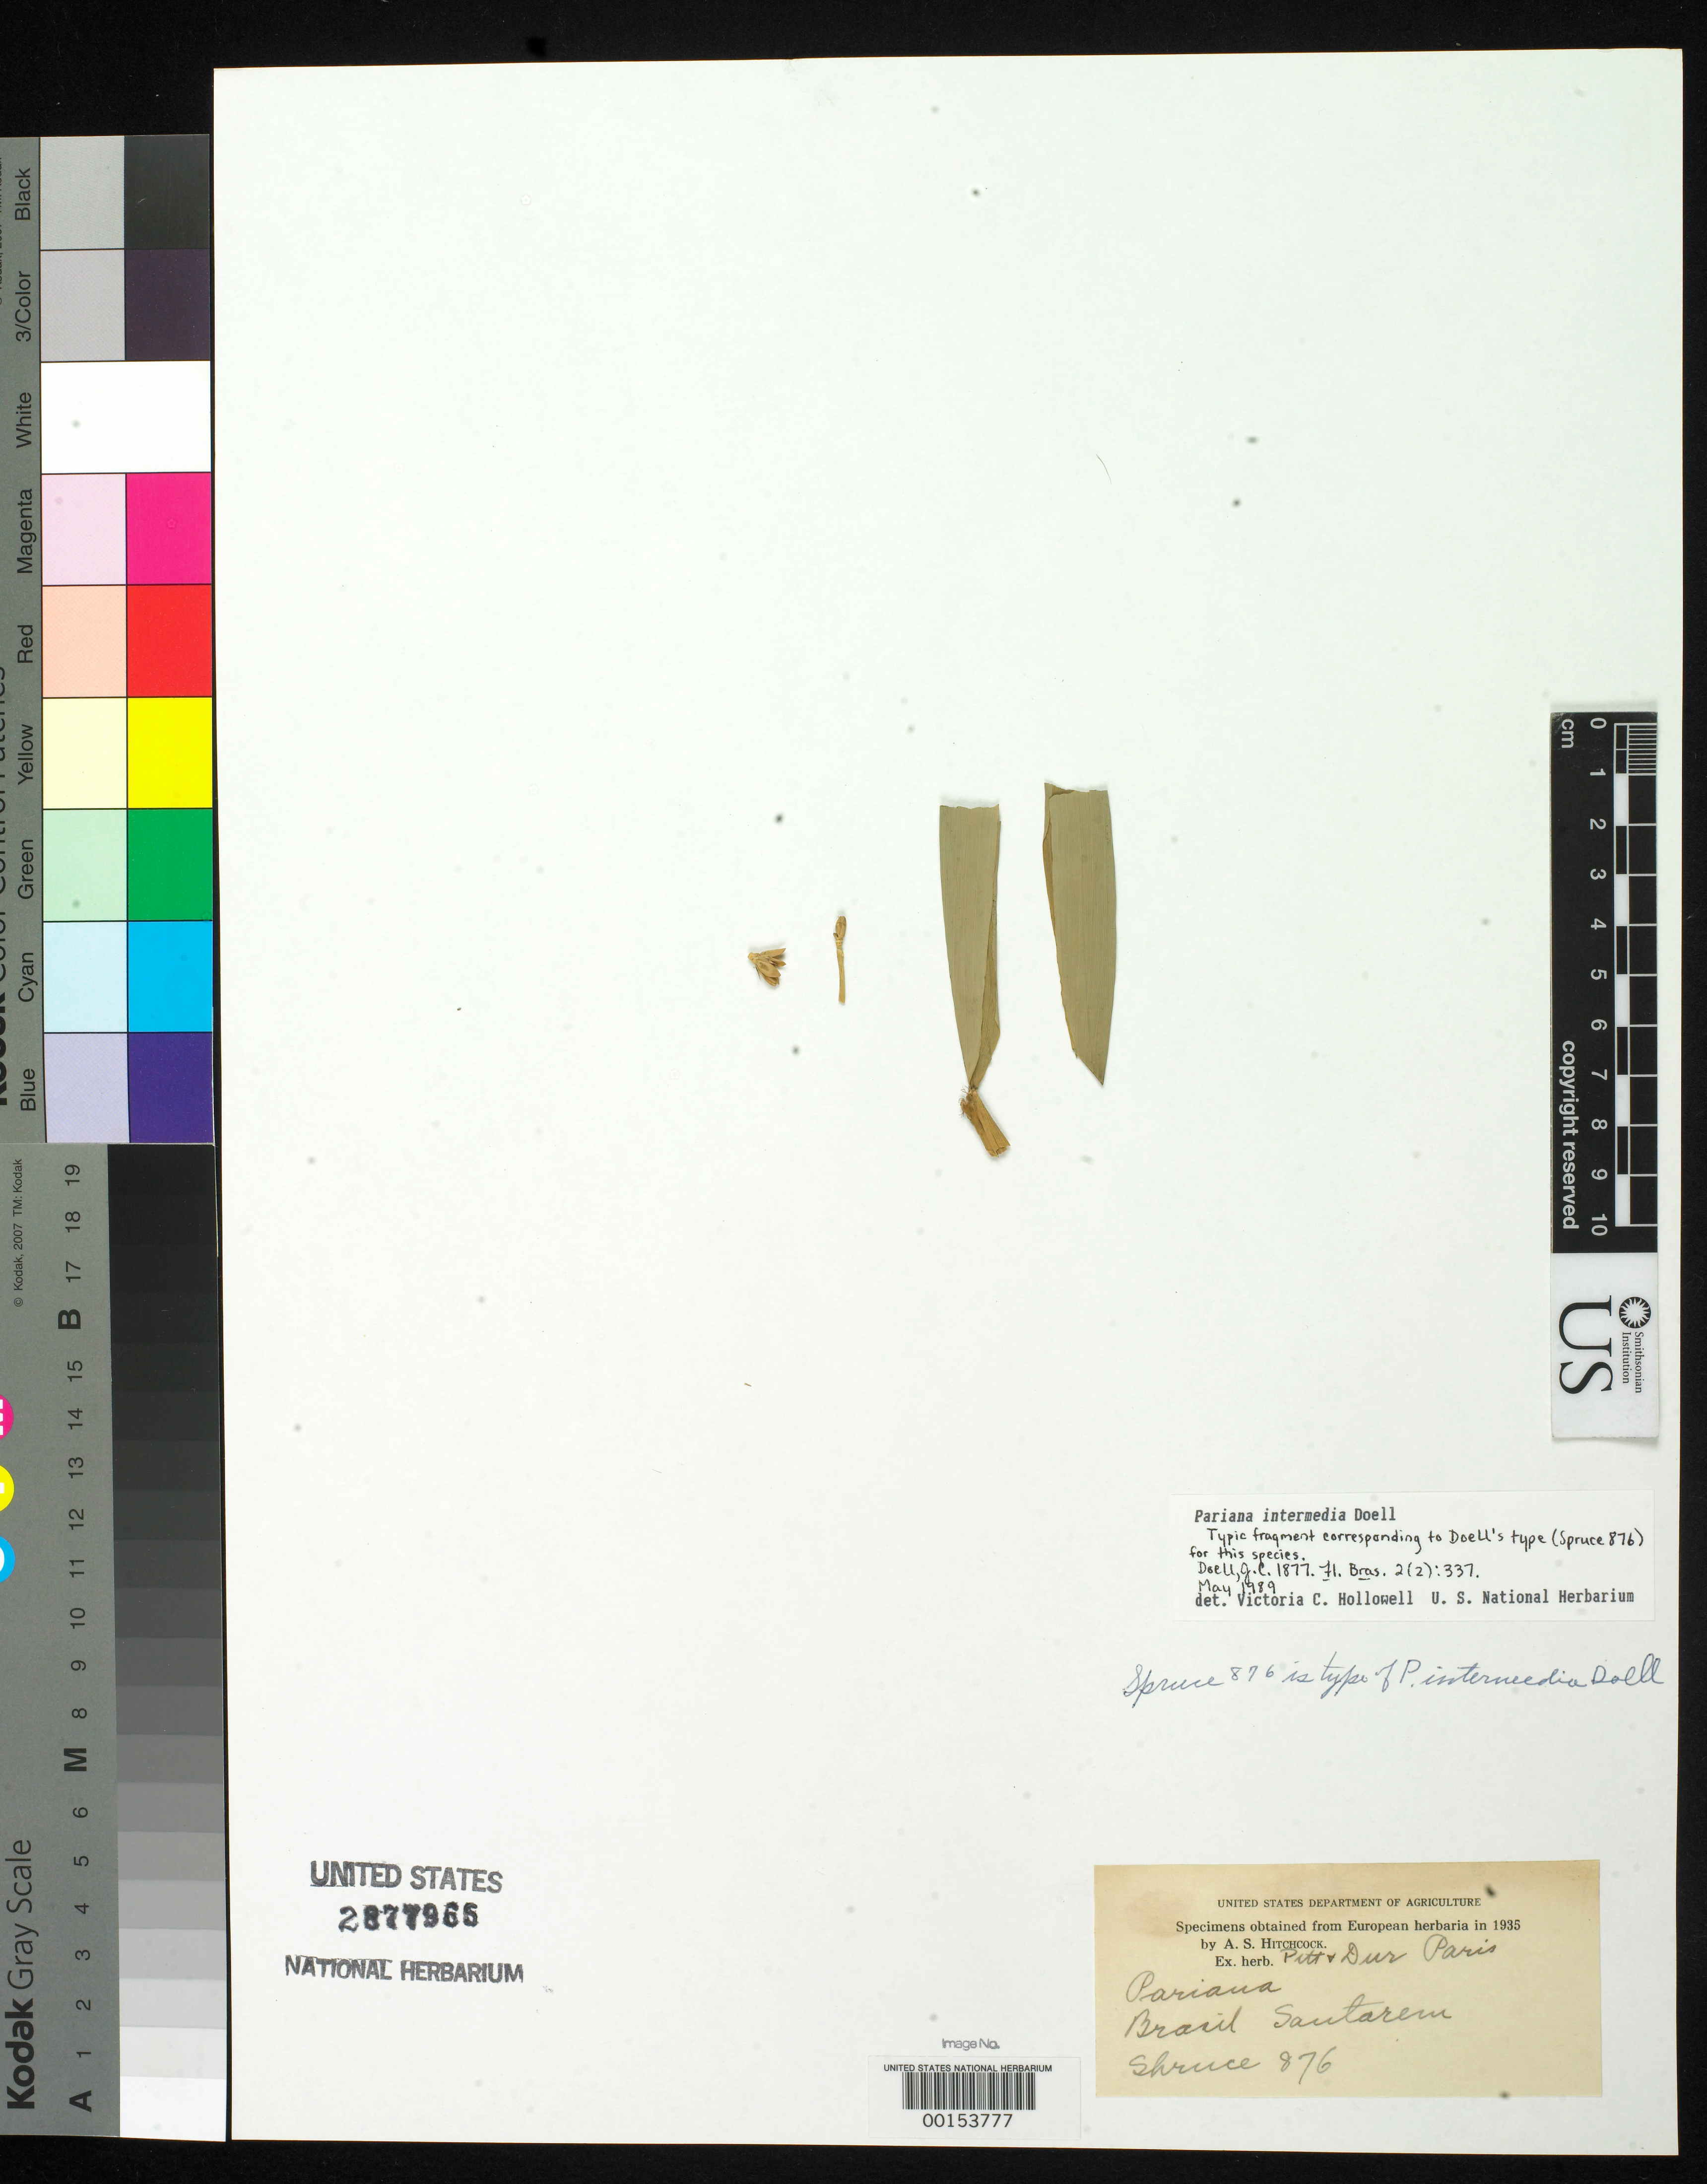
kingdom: Plantae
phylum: Tracheophyta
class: Liliopsida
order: Poales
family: Poaceae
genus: Pariana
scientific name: Pariana intermedia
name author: Döll in Mart.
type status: Syntype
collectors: R. Spruce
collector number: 876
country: Brazil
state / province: Pará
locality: Santarem.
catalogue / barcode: US 2877966